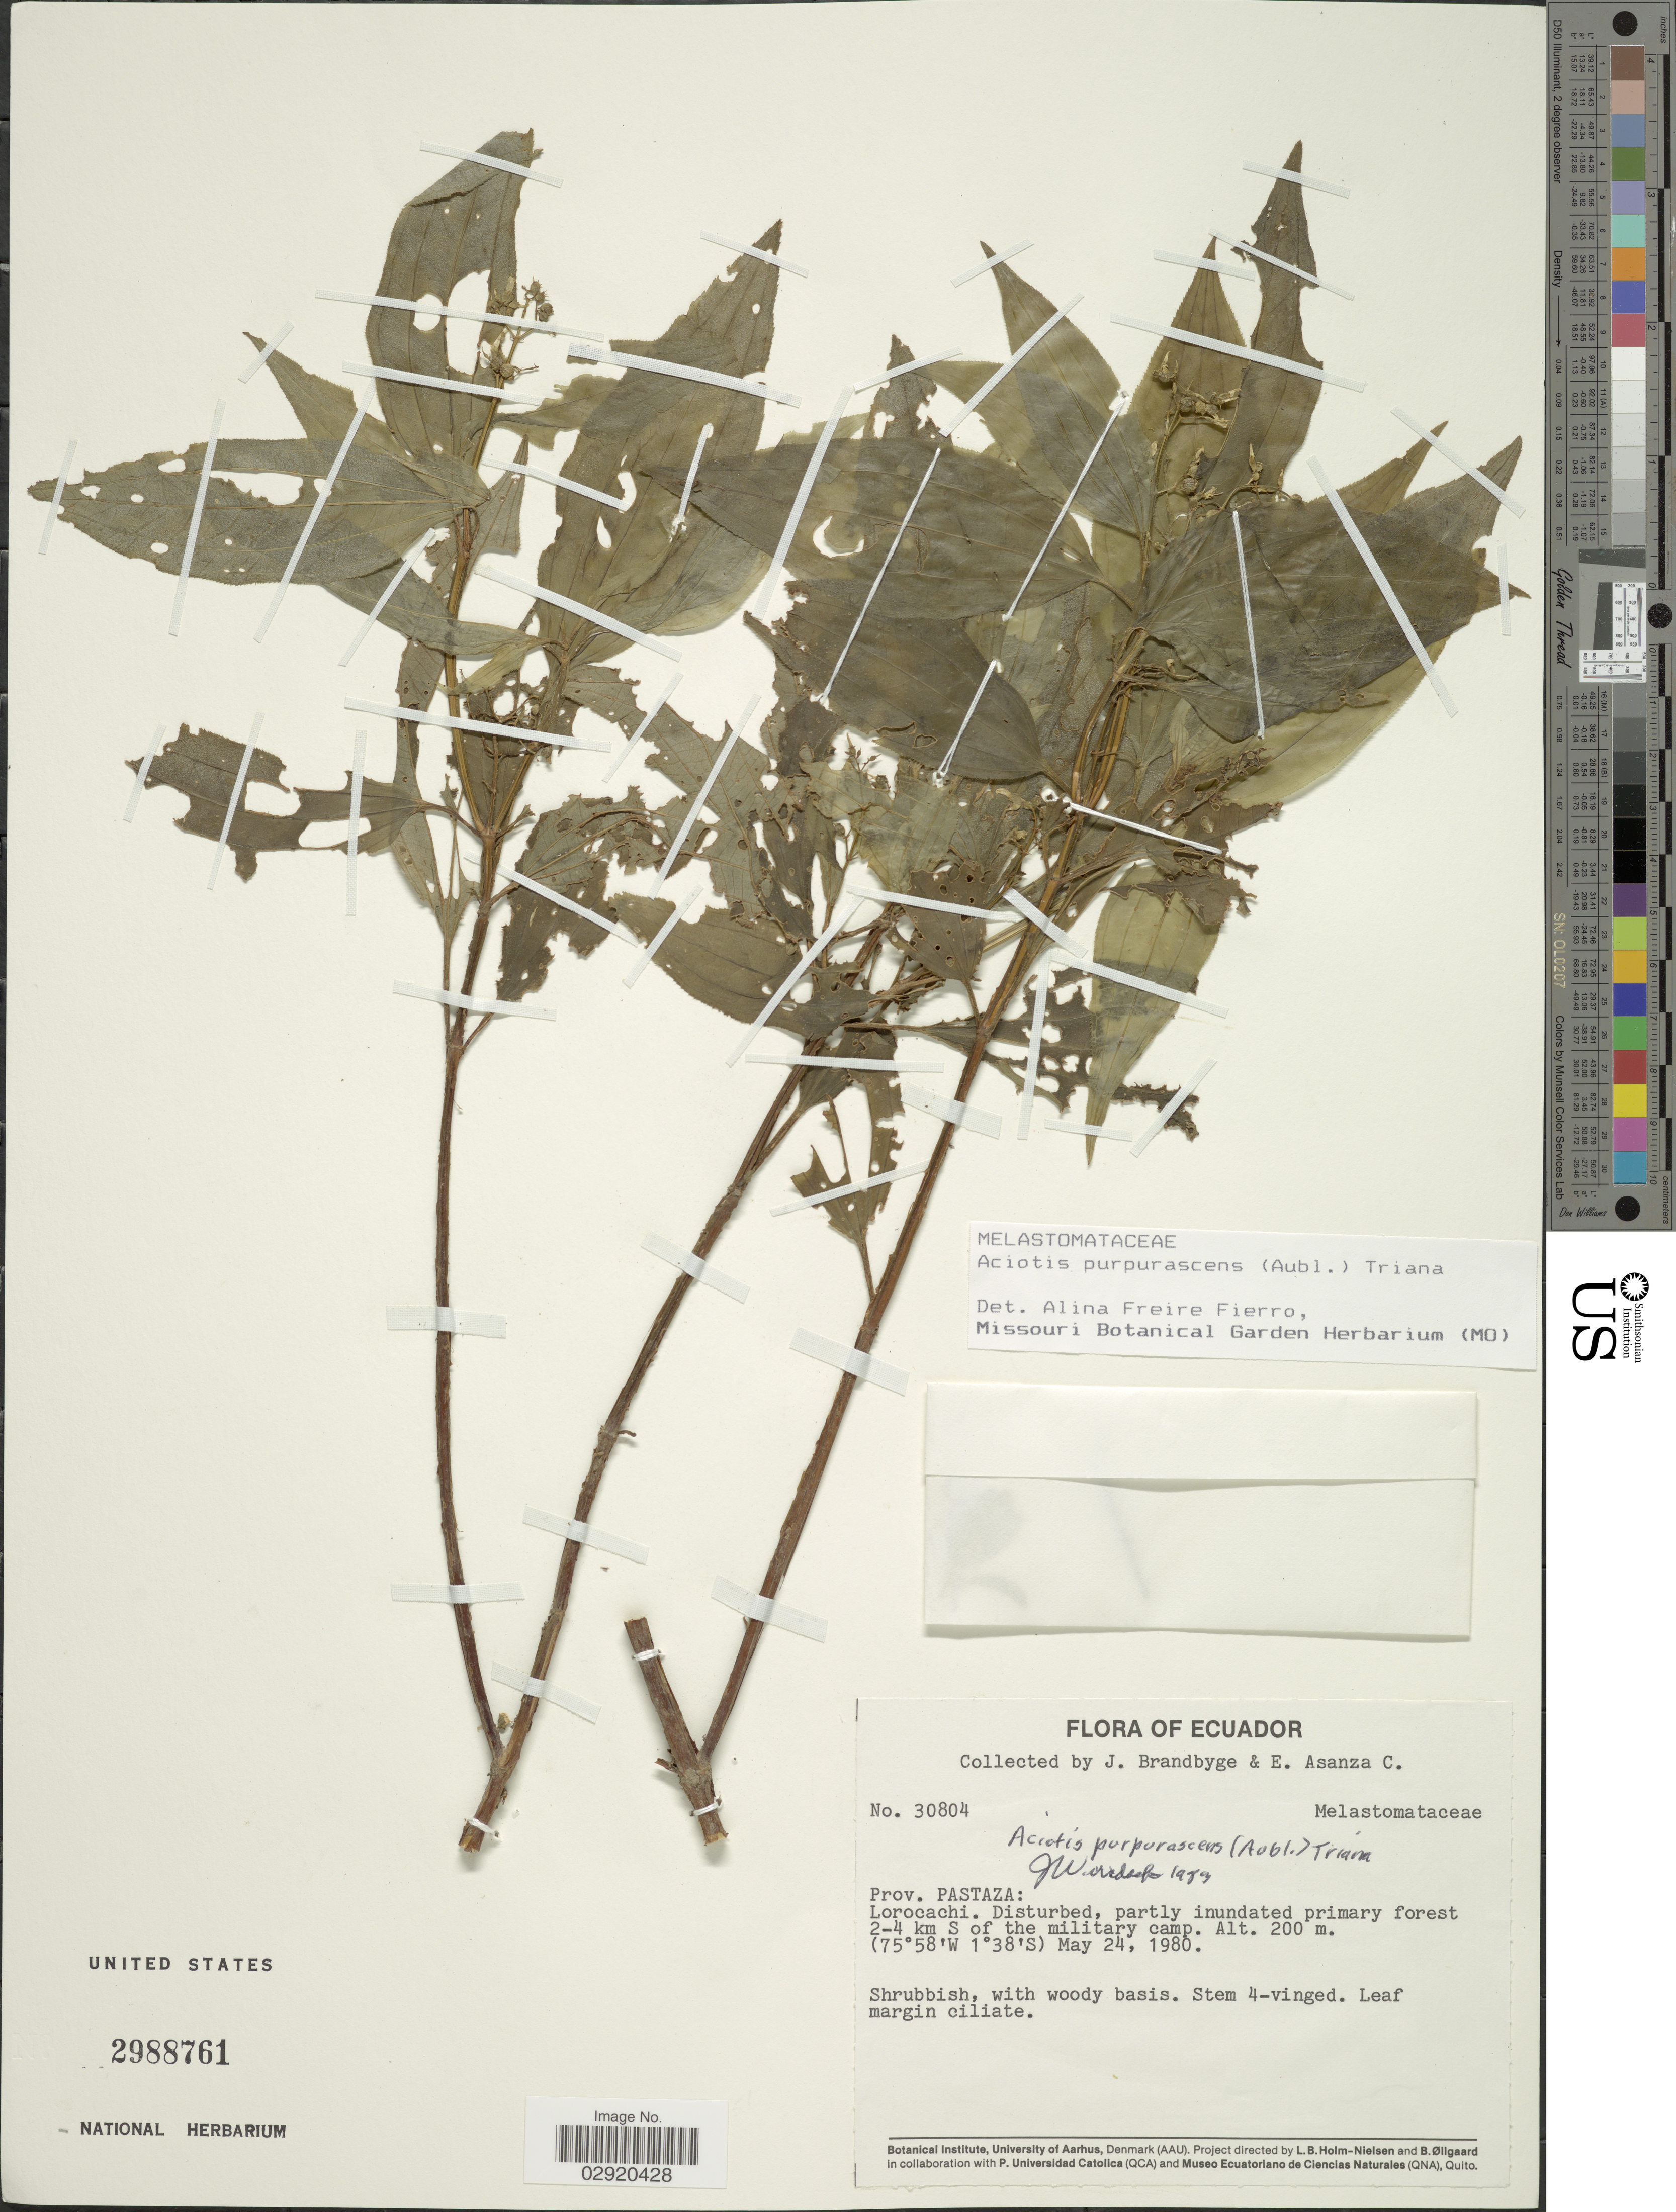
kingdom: Plantae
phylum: Tracheophyta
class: Magnoliopsida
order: Myrtales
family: Melastomataceae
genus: Aciotis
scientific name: Aciotis purpurascens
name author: (Aubl.) Triana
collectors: J. Brandbyge & E. Asanza C.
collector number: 30804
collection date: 1980-05-24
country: Ecuador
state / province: Pastaza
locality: Prov. Pastaza: Lorocachi. Disturbed, partly inundated primary forest 2-4 km S of the military camp.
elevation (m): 200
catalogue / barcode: US 2988761